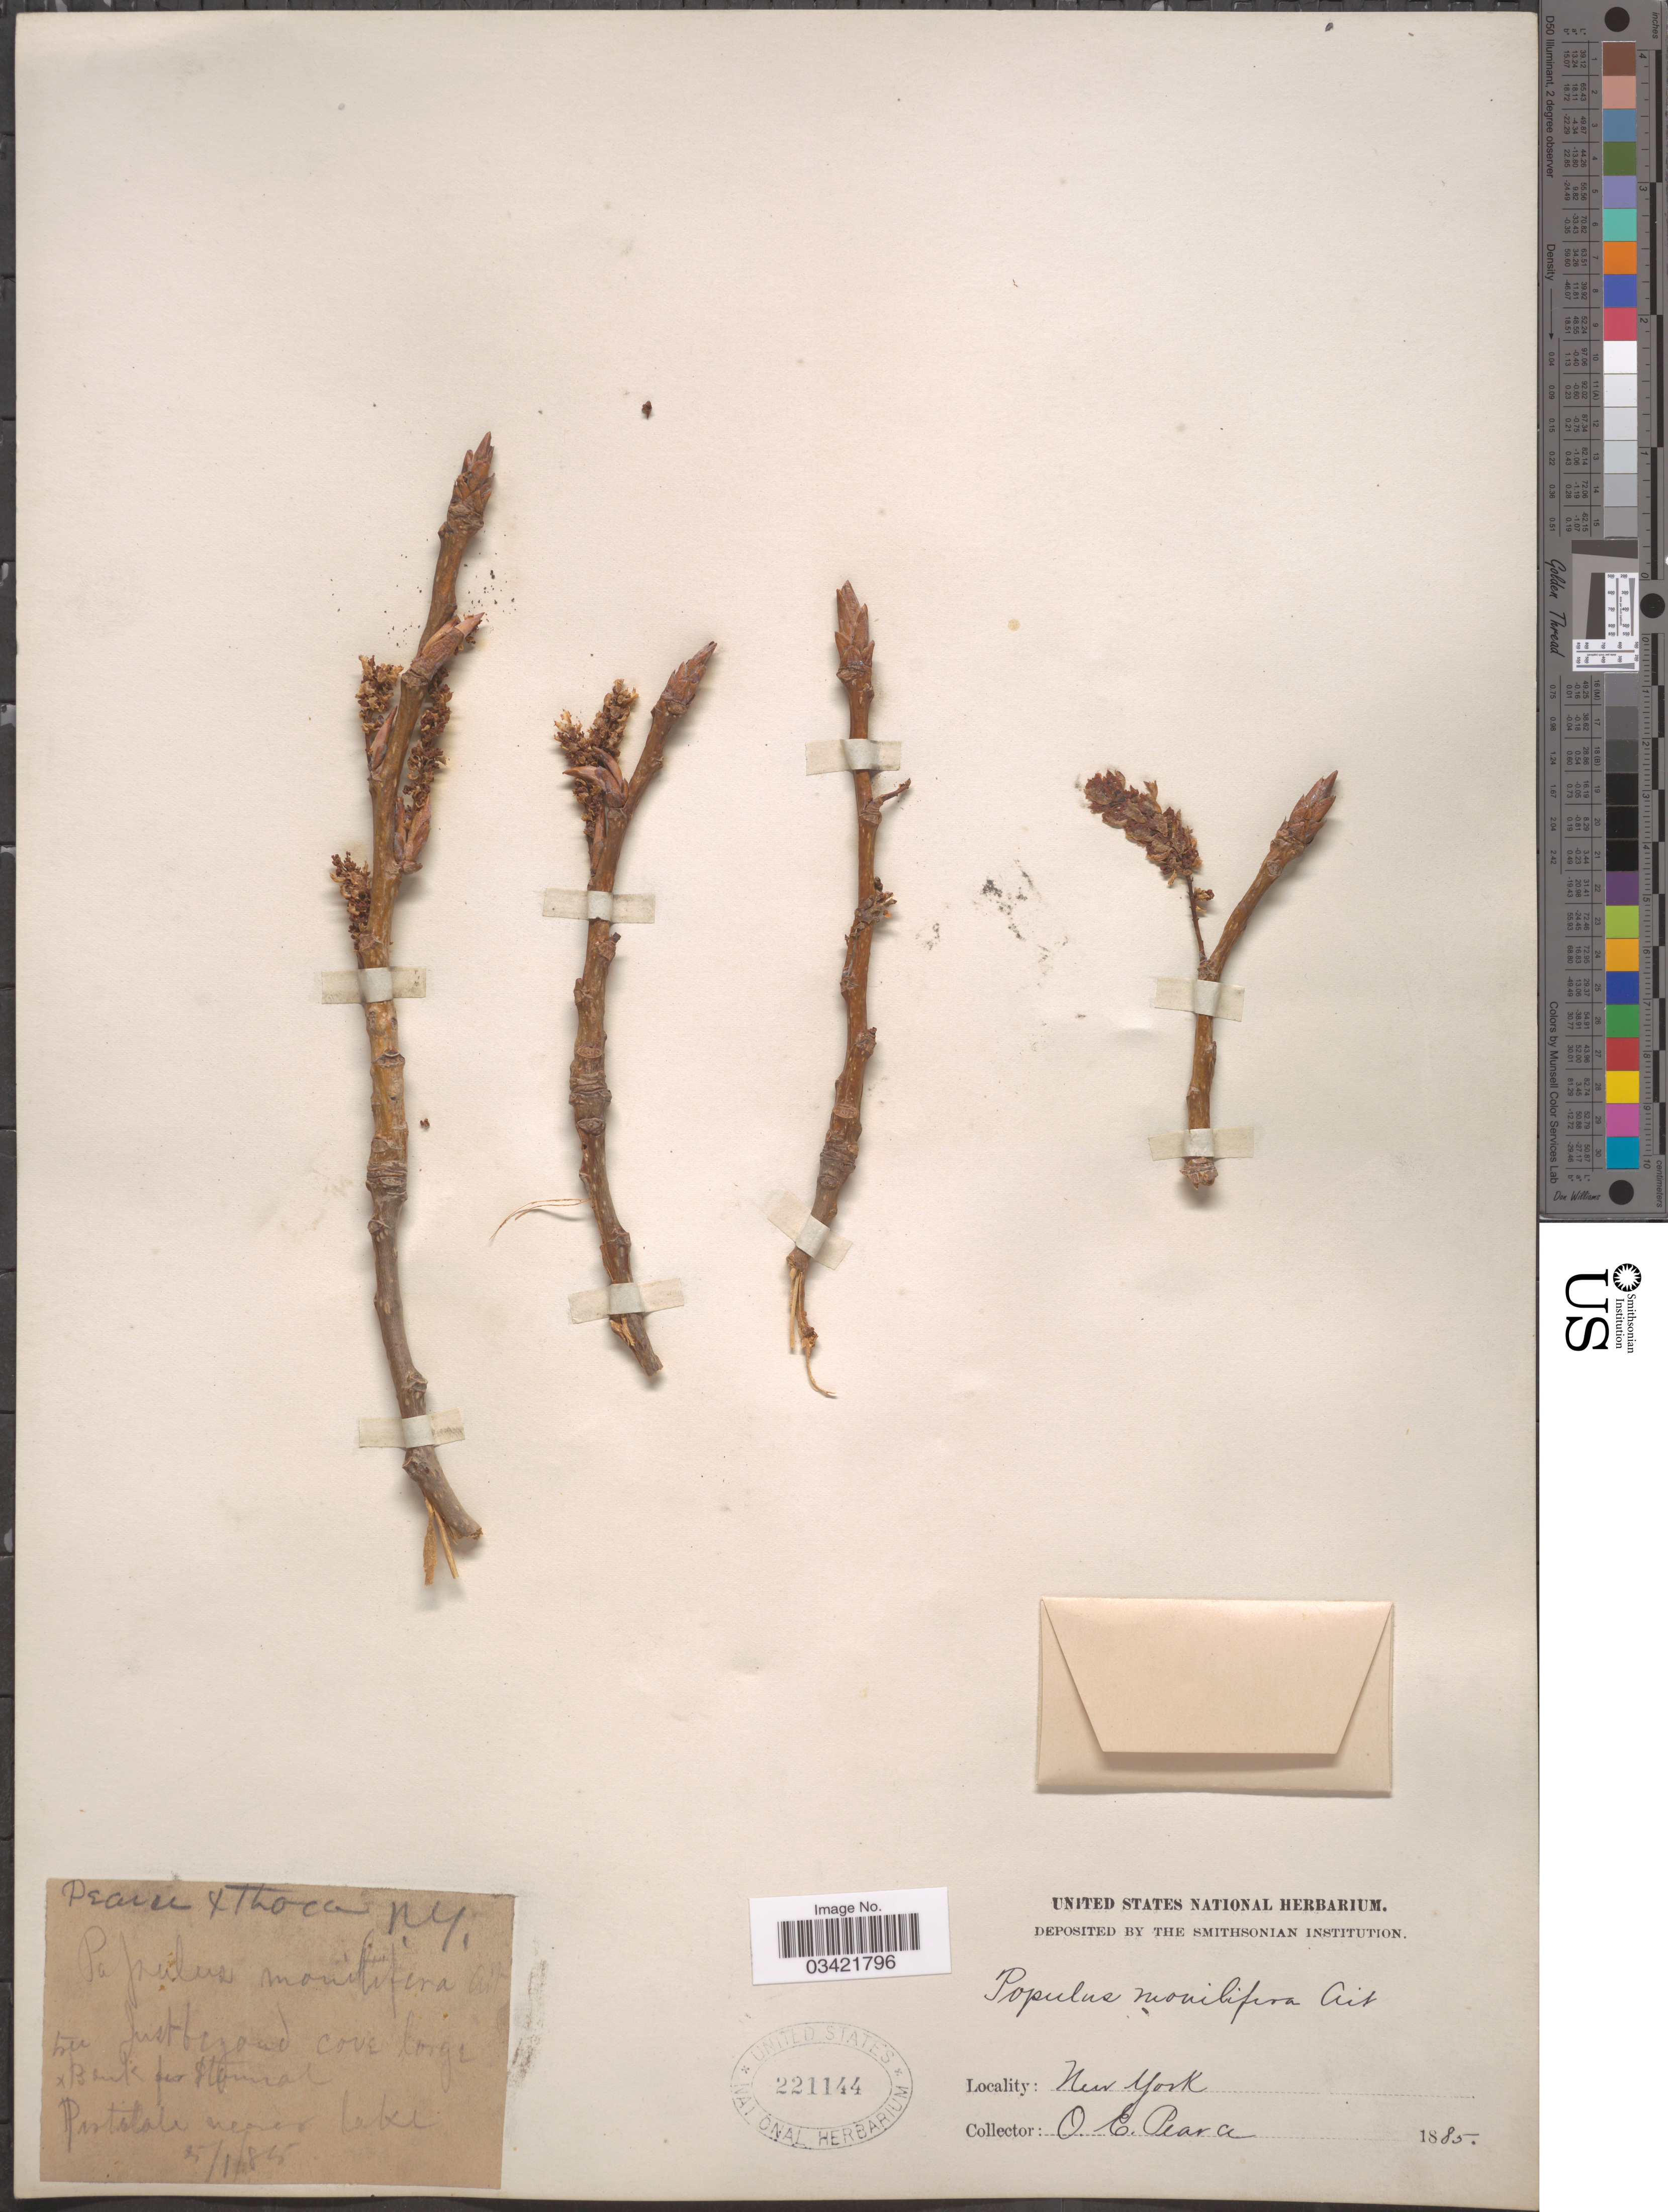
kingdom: Plantae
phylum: Tracheophyta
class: Magnoliopsida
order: Malpighiales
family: Salicaceae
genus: Populus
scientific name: Populus deltoides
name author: W. Bartram ex Marshall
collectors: O. E. Pearce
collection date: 1885-05-01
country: United States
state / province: New York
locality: Just beyond cove large bank for [interpreted] standard [interpreted]. Pistolake [interpreted] near [interpreted] lake.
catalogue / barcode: US 221144